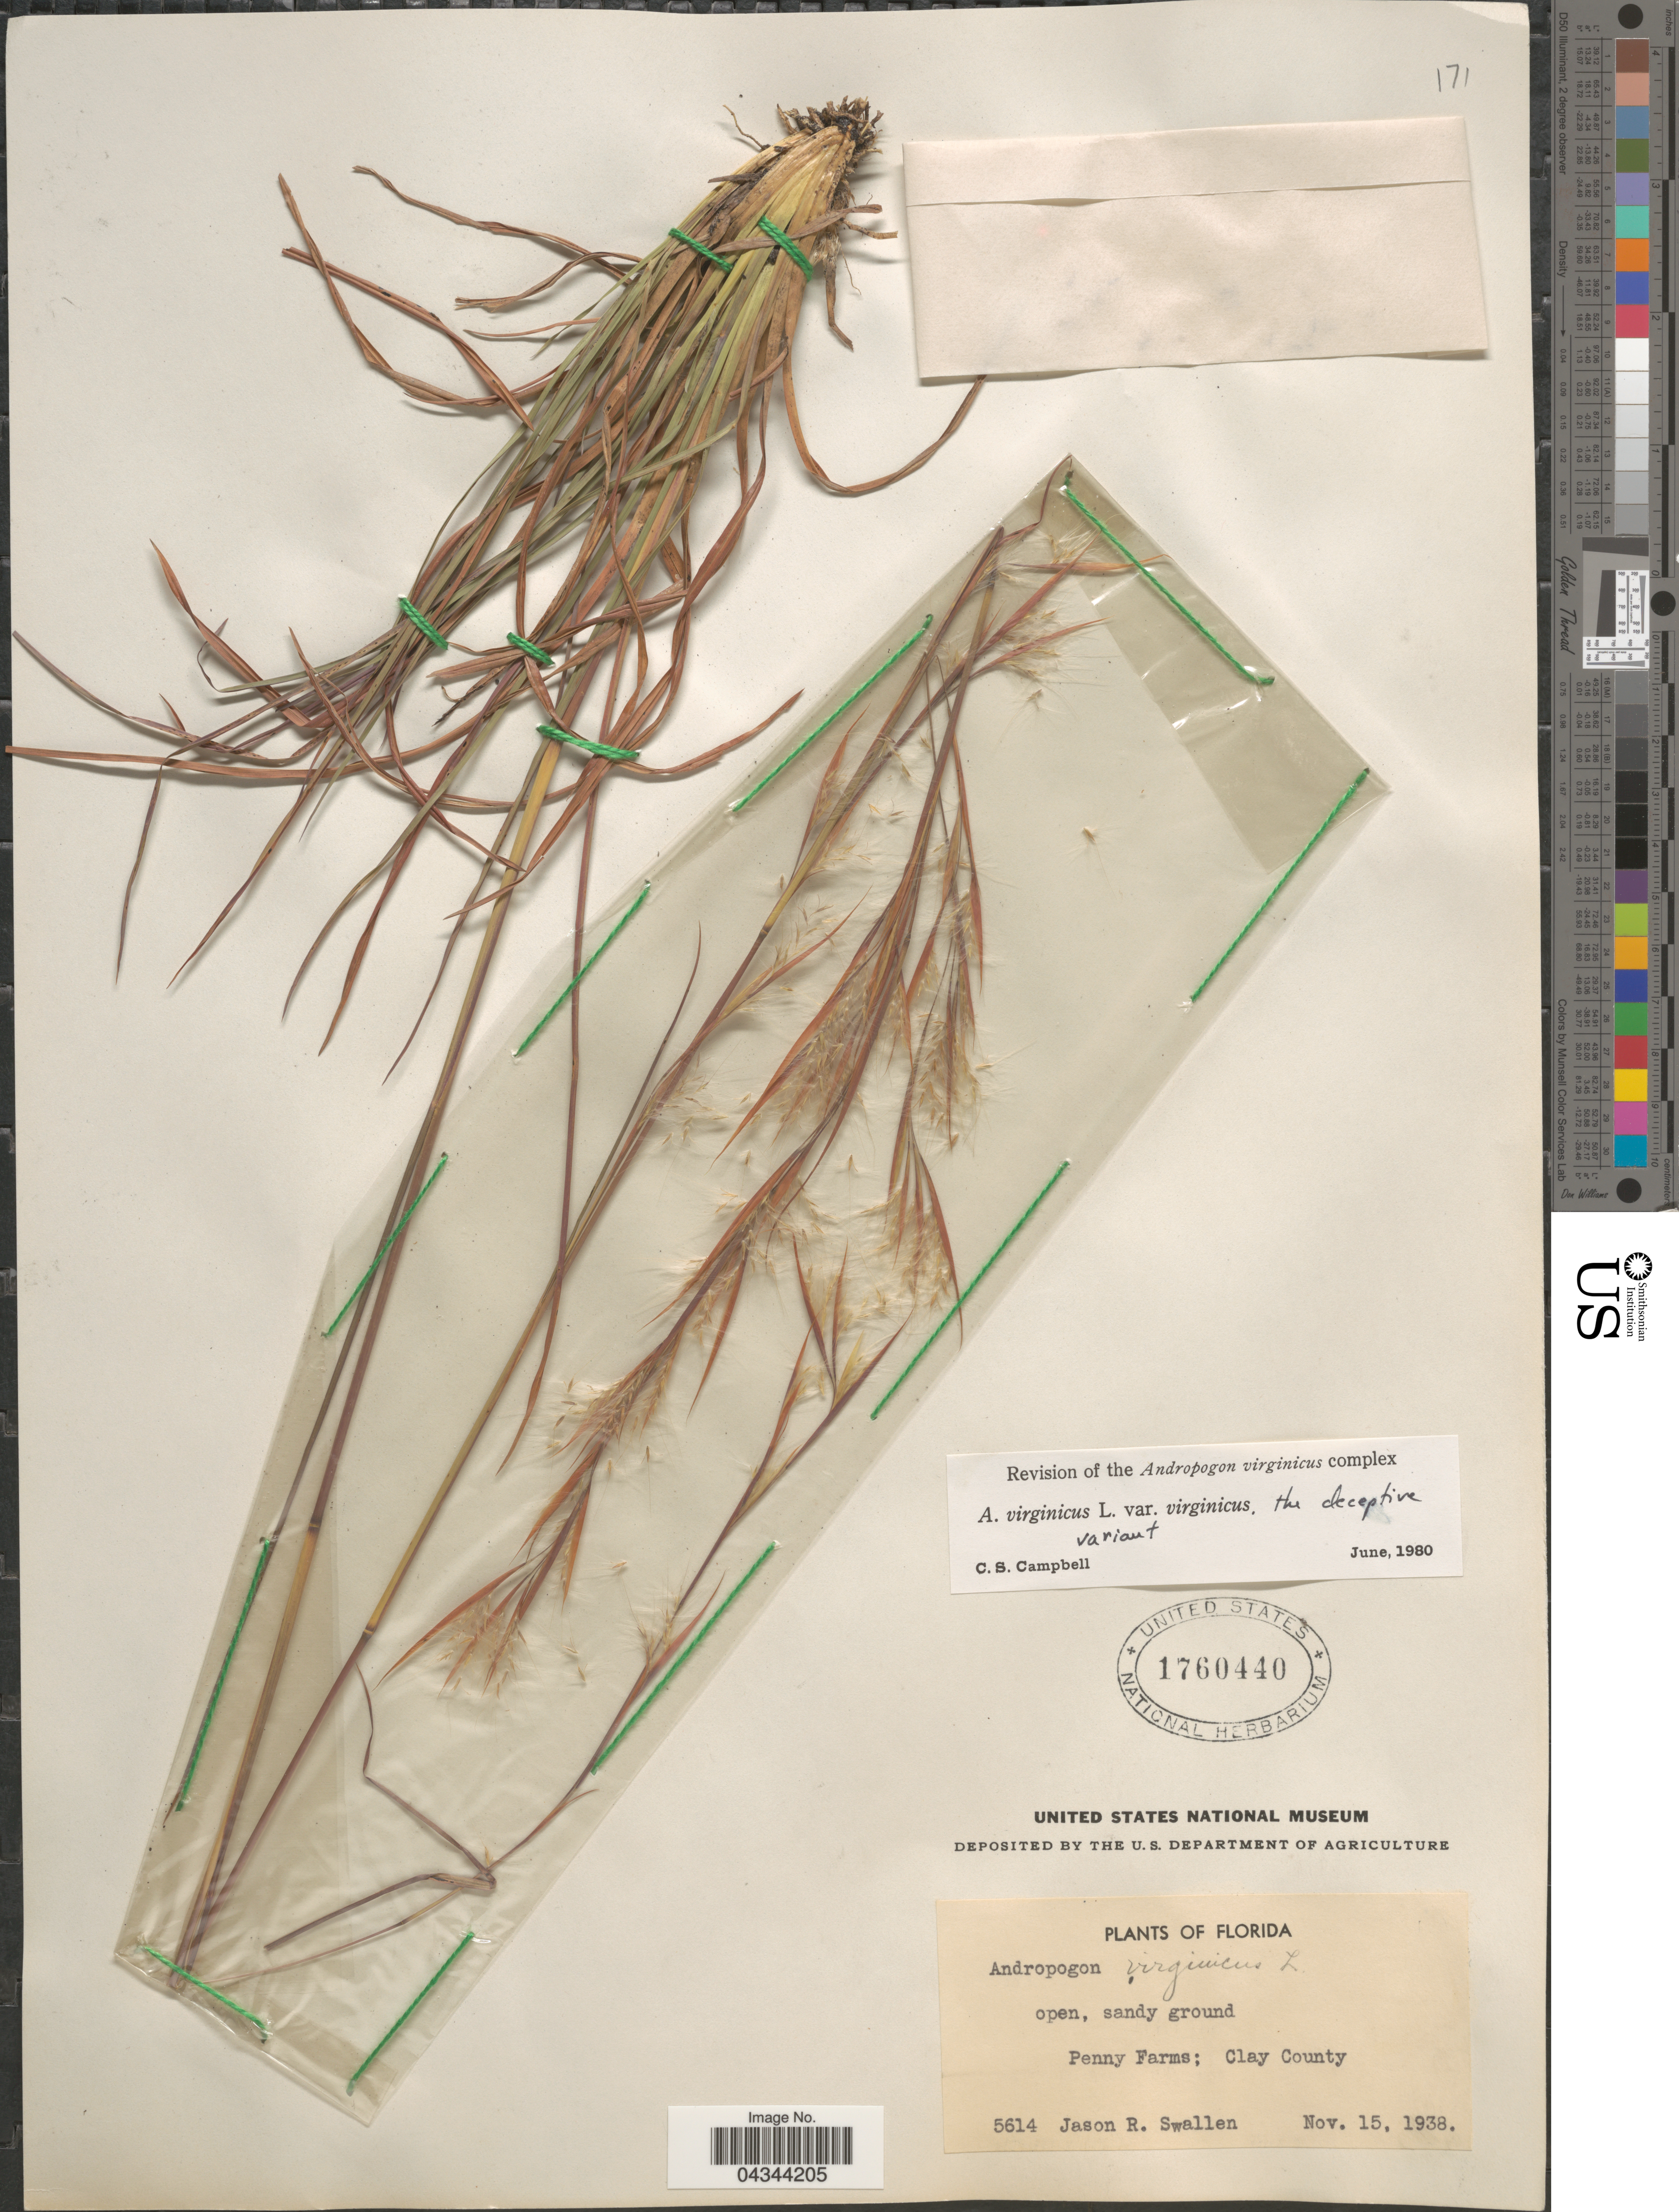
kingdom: Plantae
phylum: Tracheophyta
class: Liliopsida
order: Poales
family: Poaceae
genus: Andropogon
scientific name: Andropogon virginicus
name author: L.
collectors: J. R. Swallen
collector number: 5614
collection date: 1938-11-15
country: United States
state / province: Florida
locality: Penny Farms; Clay County.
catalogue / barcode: US 1760440